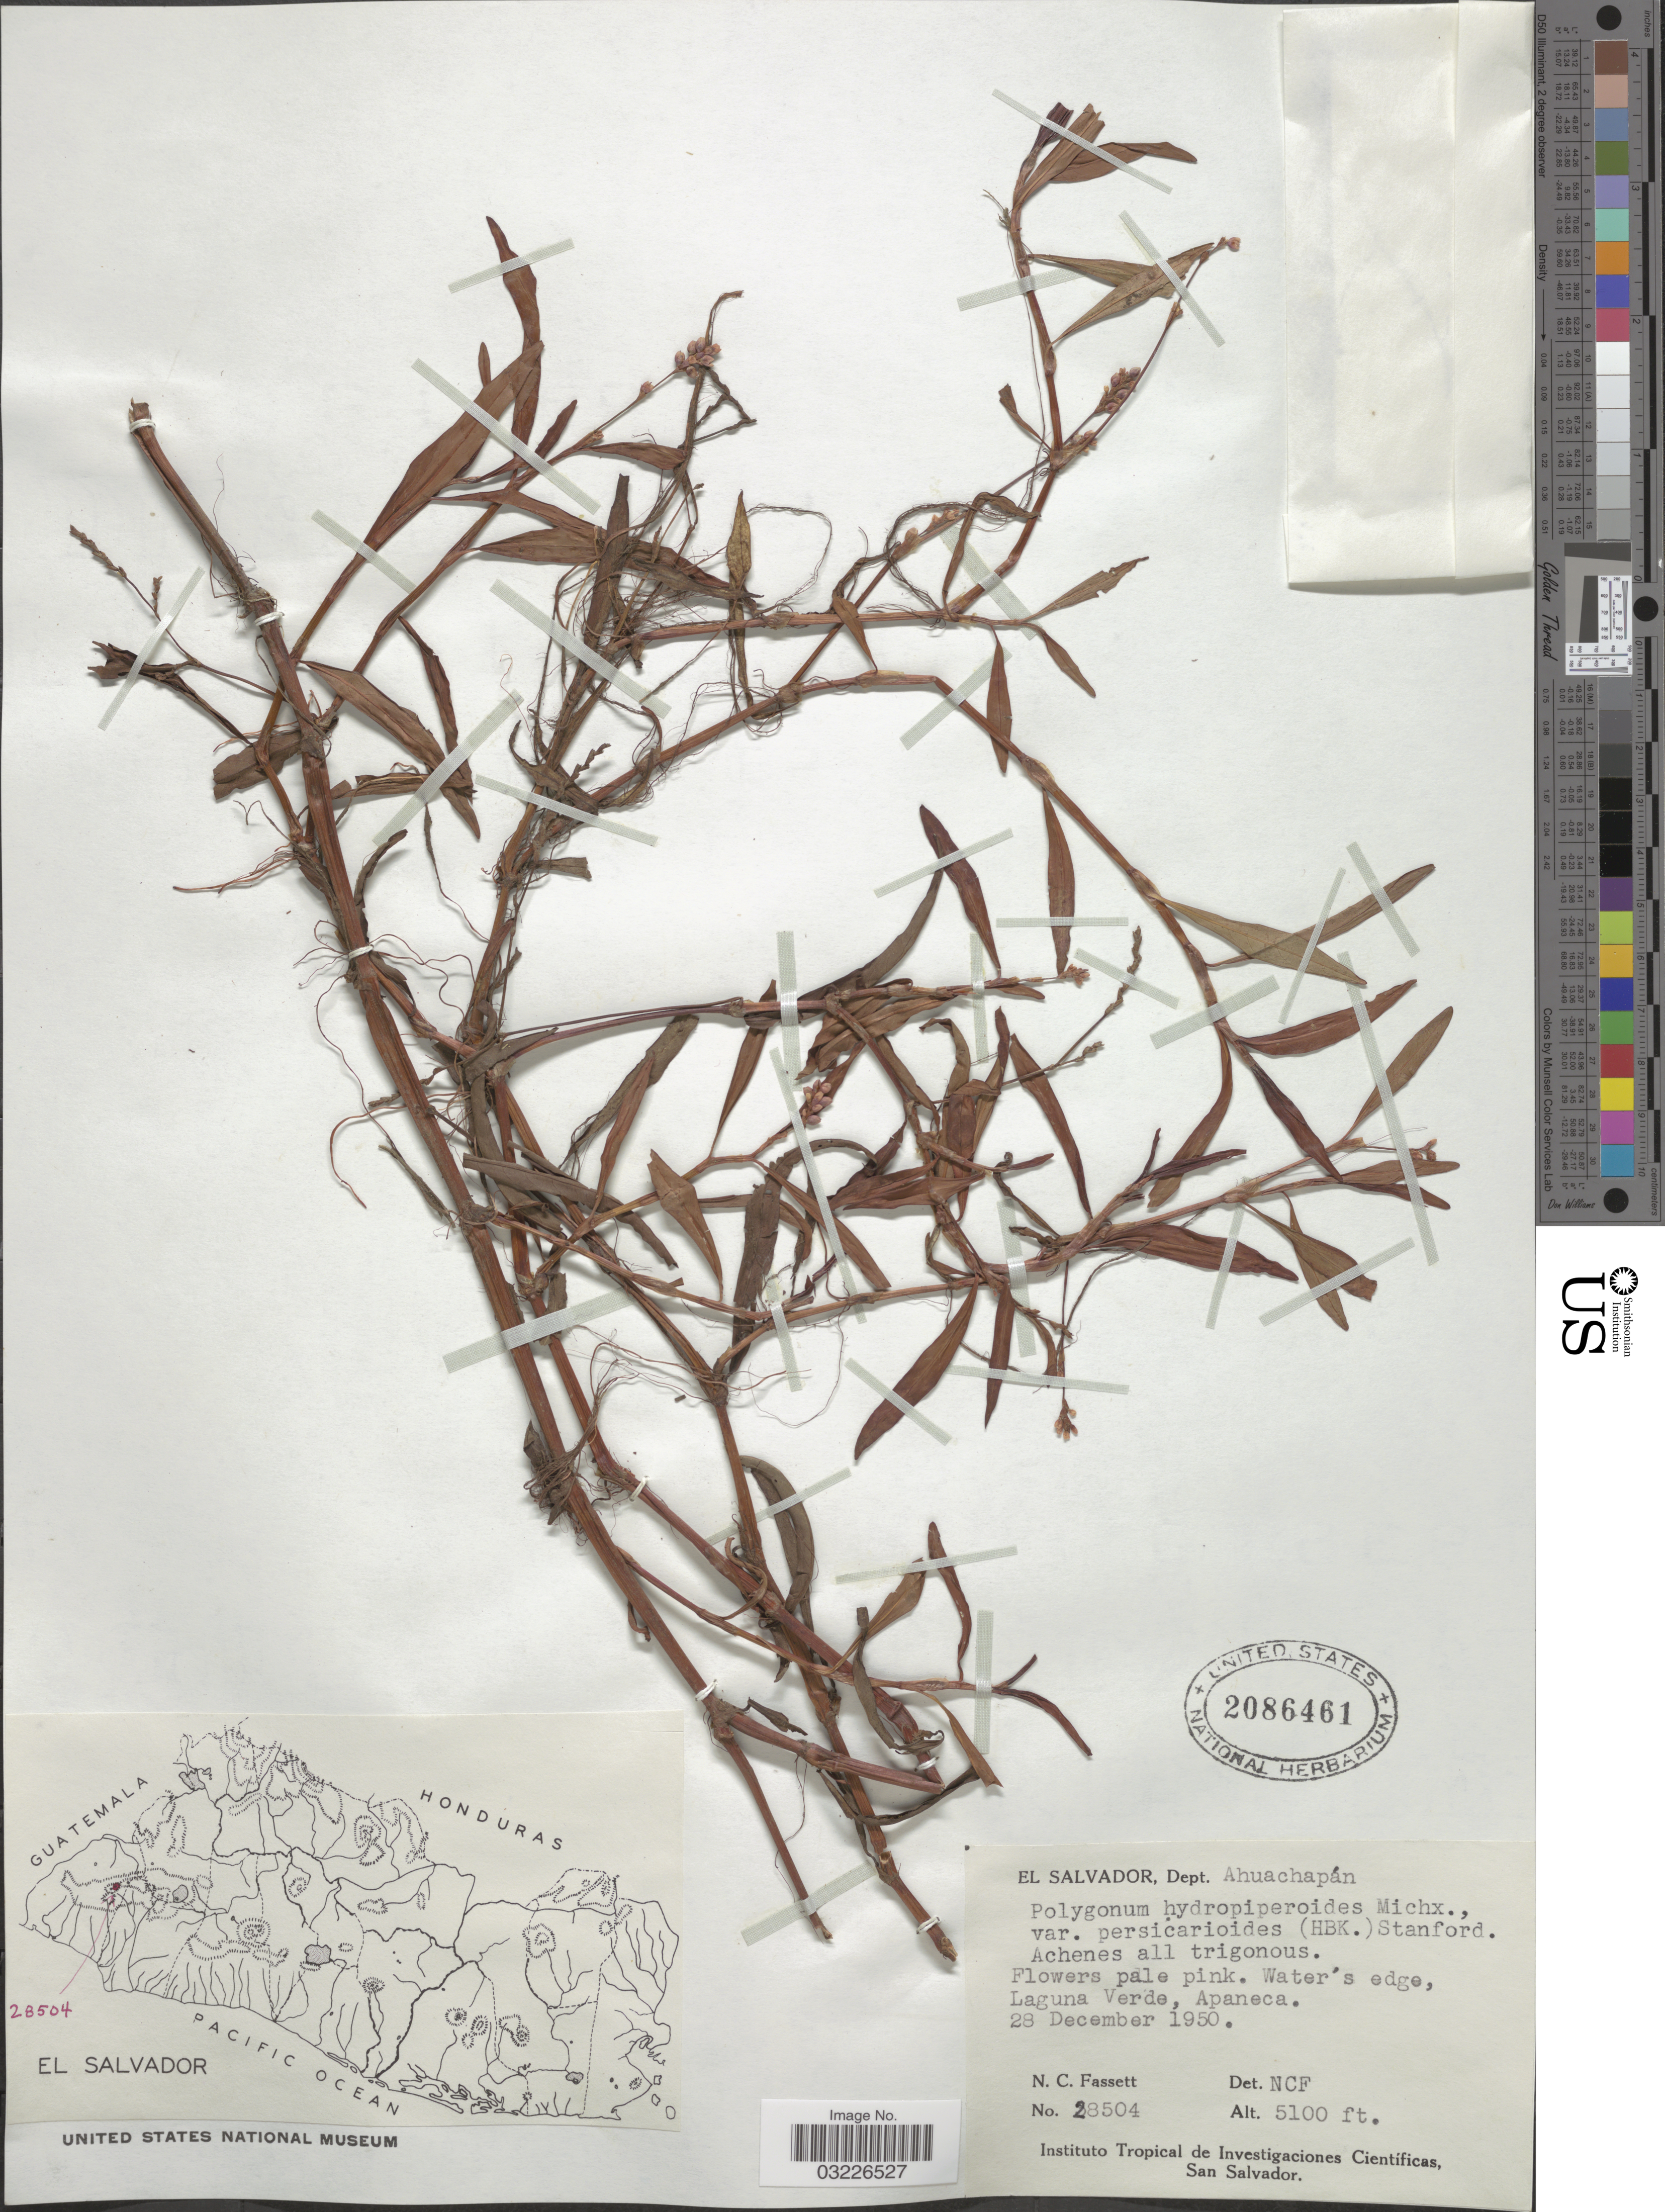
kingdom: Plantae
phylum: Tracheophyta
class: Magnoliopsida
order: Caryophyllales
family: Polygonaceae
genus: Polygonum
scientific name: Polygonum persicarioides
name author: Kunth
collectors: N. C. Fassett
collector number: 28504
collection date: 1950-12-28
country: El Salvador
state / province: Ahuachapan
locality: Dept. Ahuachapán. Water's edge, Laguna Verde, Apaneca.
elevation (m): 1554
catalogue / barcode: US 2086461